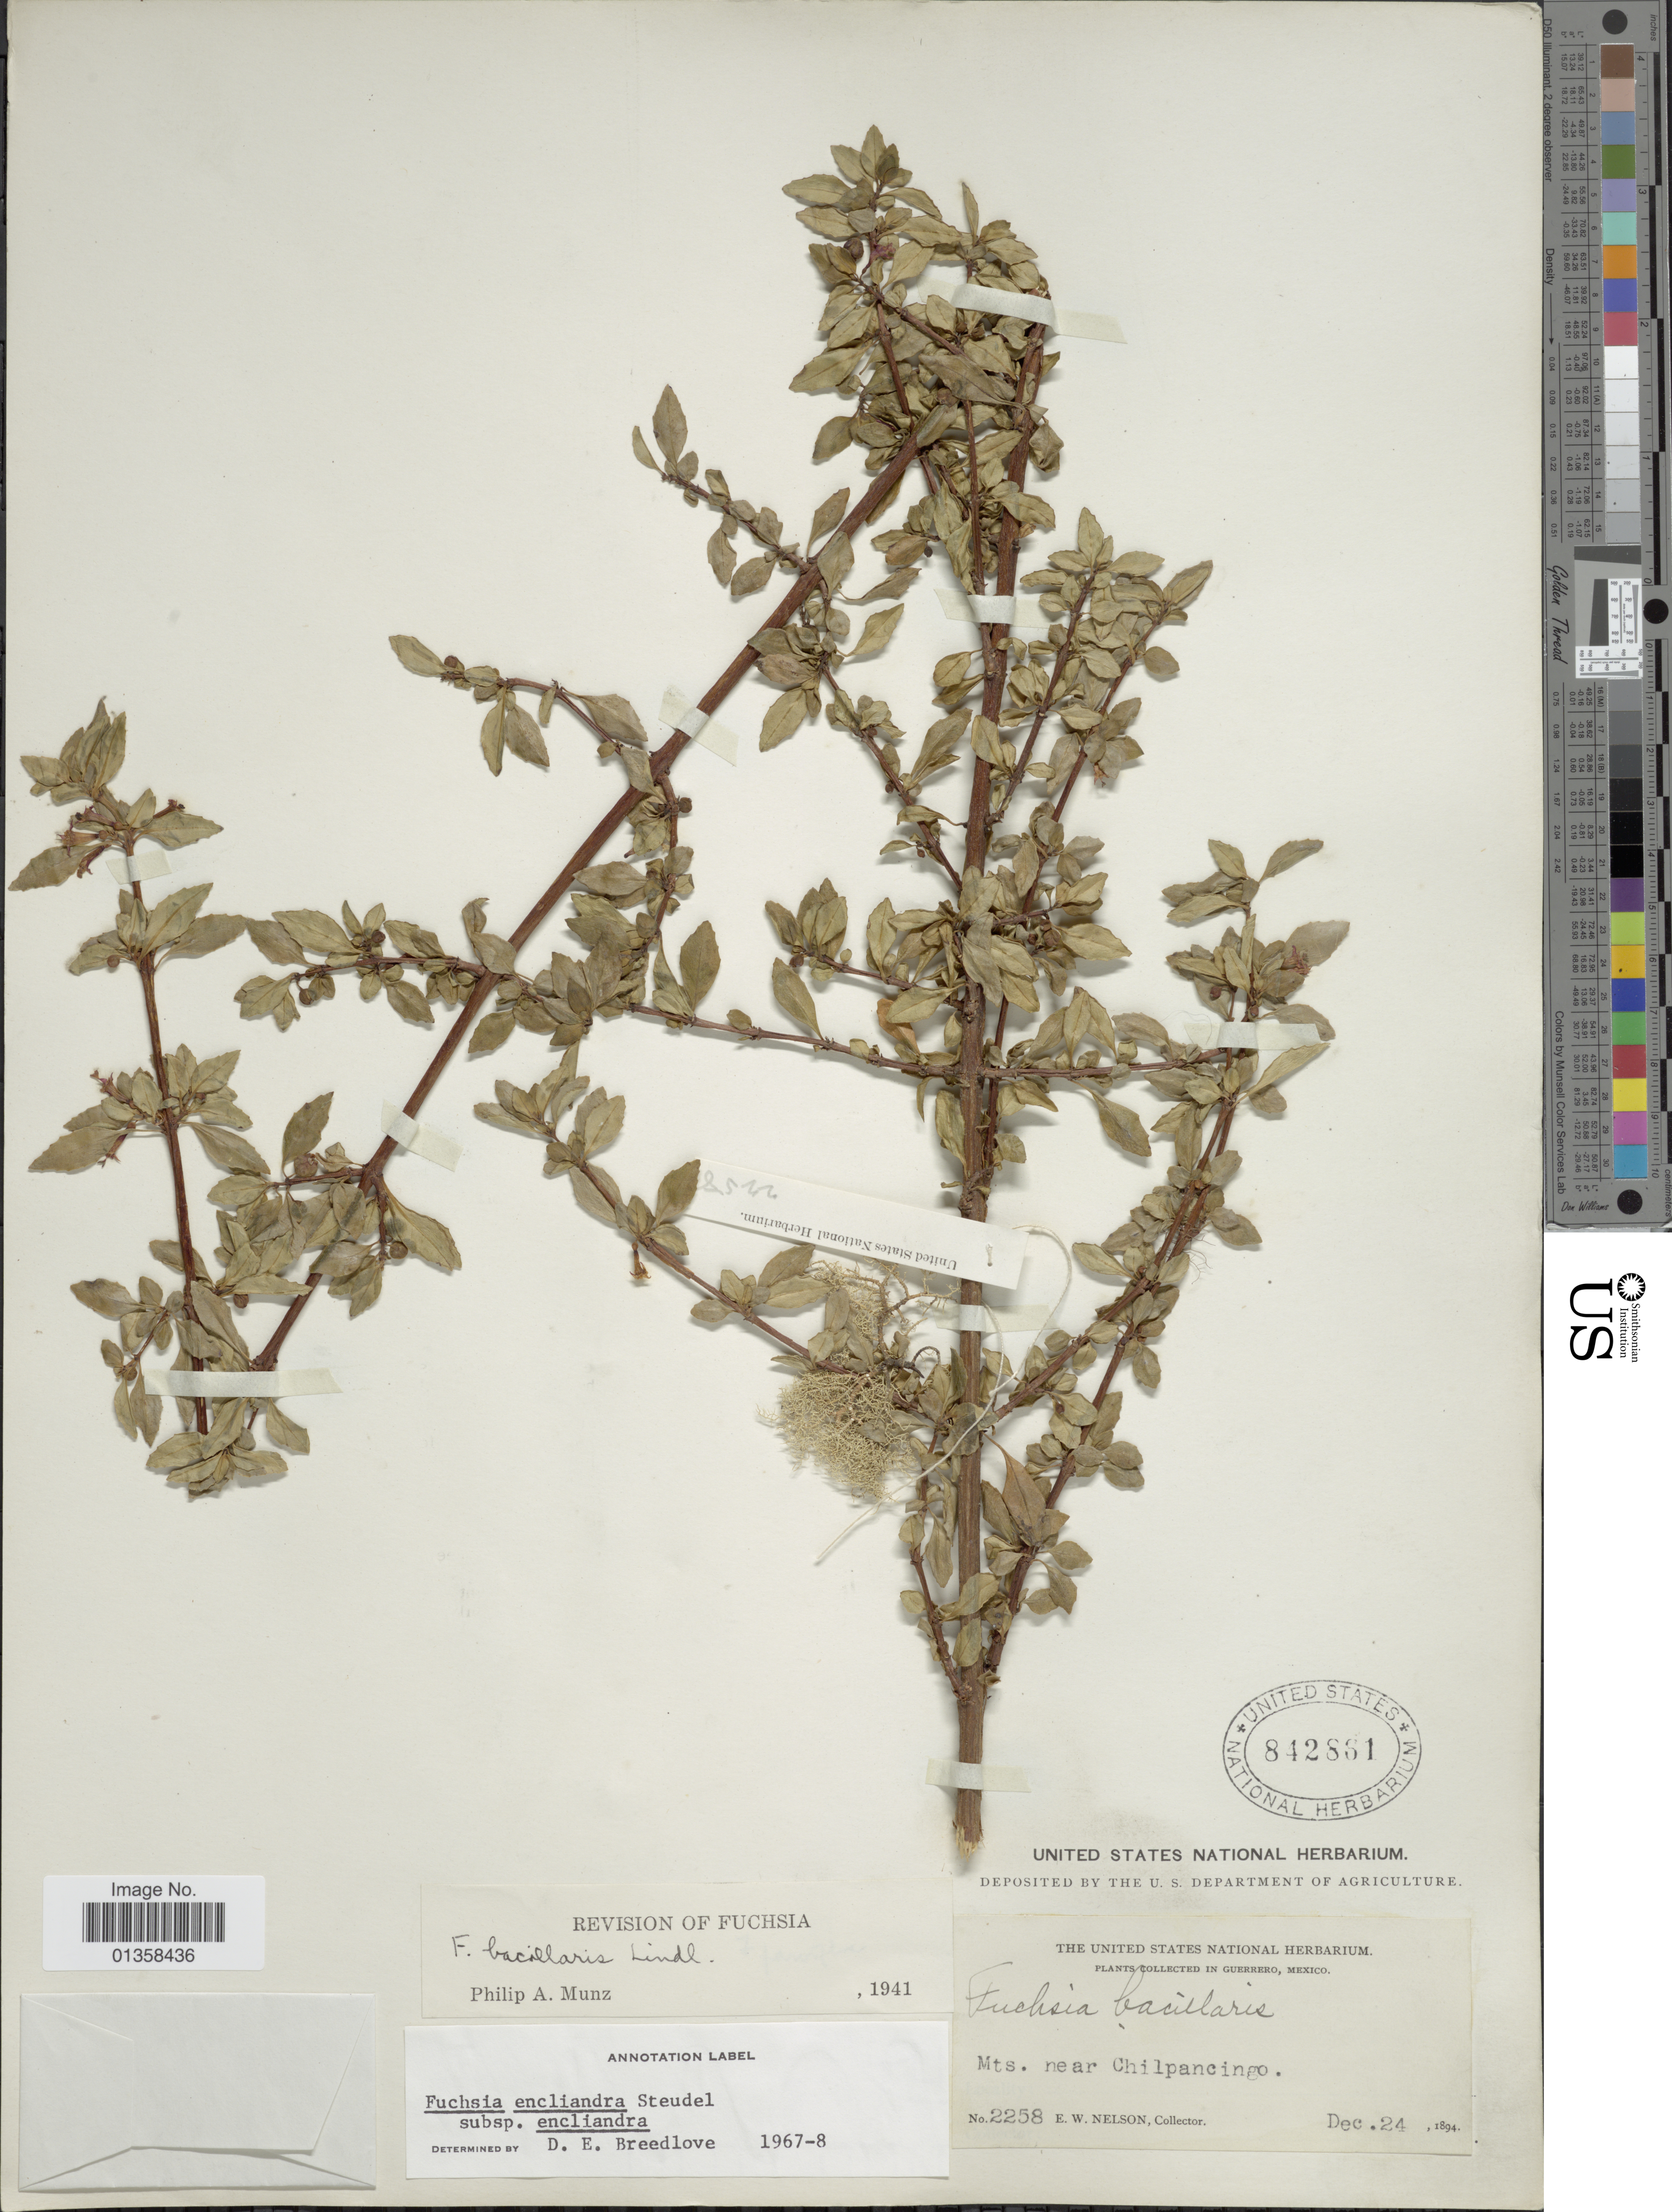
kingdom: Plantae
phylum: Tracheophyta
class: Magnoliopsida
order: Myrtales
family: Onagraceae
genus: Fuchsia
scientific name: Fuchsia encliandra subsp. encliandra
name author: Steud.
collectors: E. W. Nelson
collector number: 2258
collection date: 1894-12-24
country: Mexico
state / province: Guerrero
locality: Mts. near Chilpancingo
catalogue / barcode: US 842861